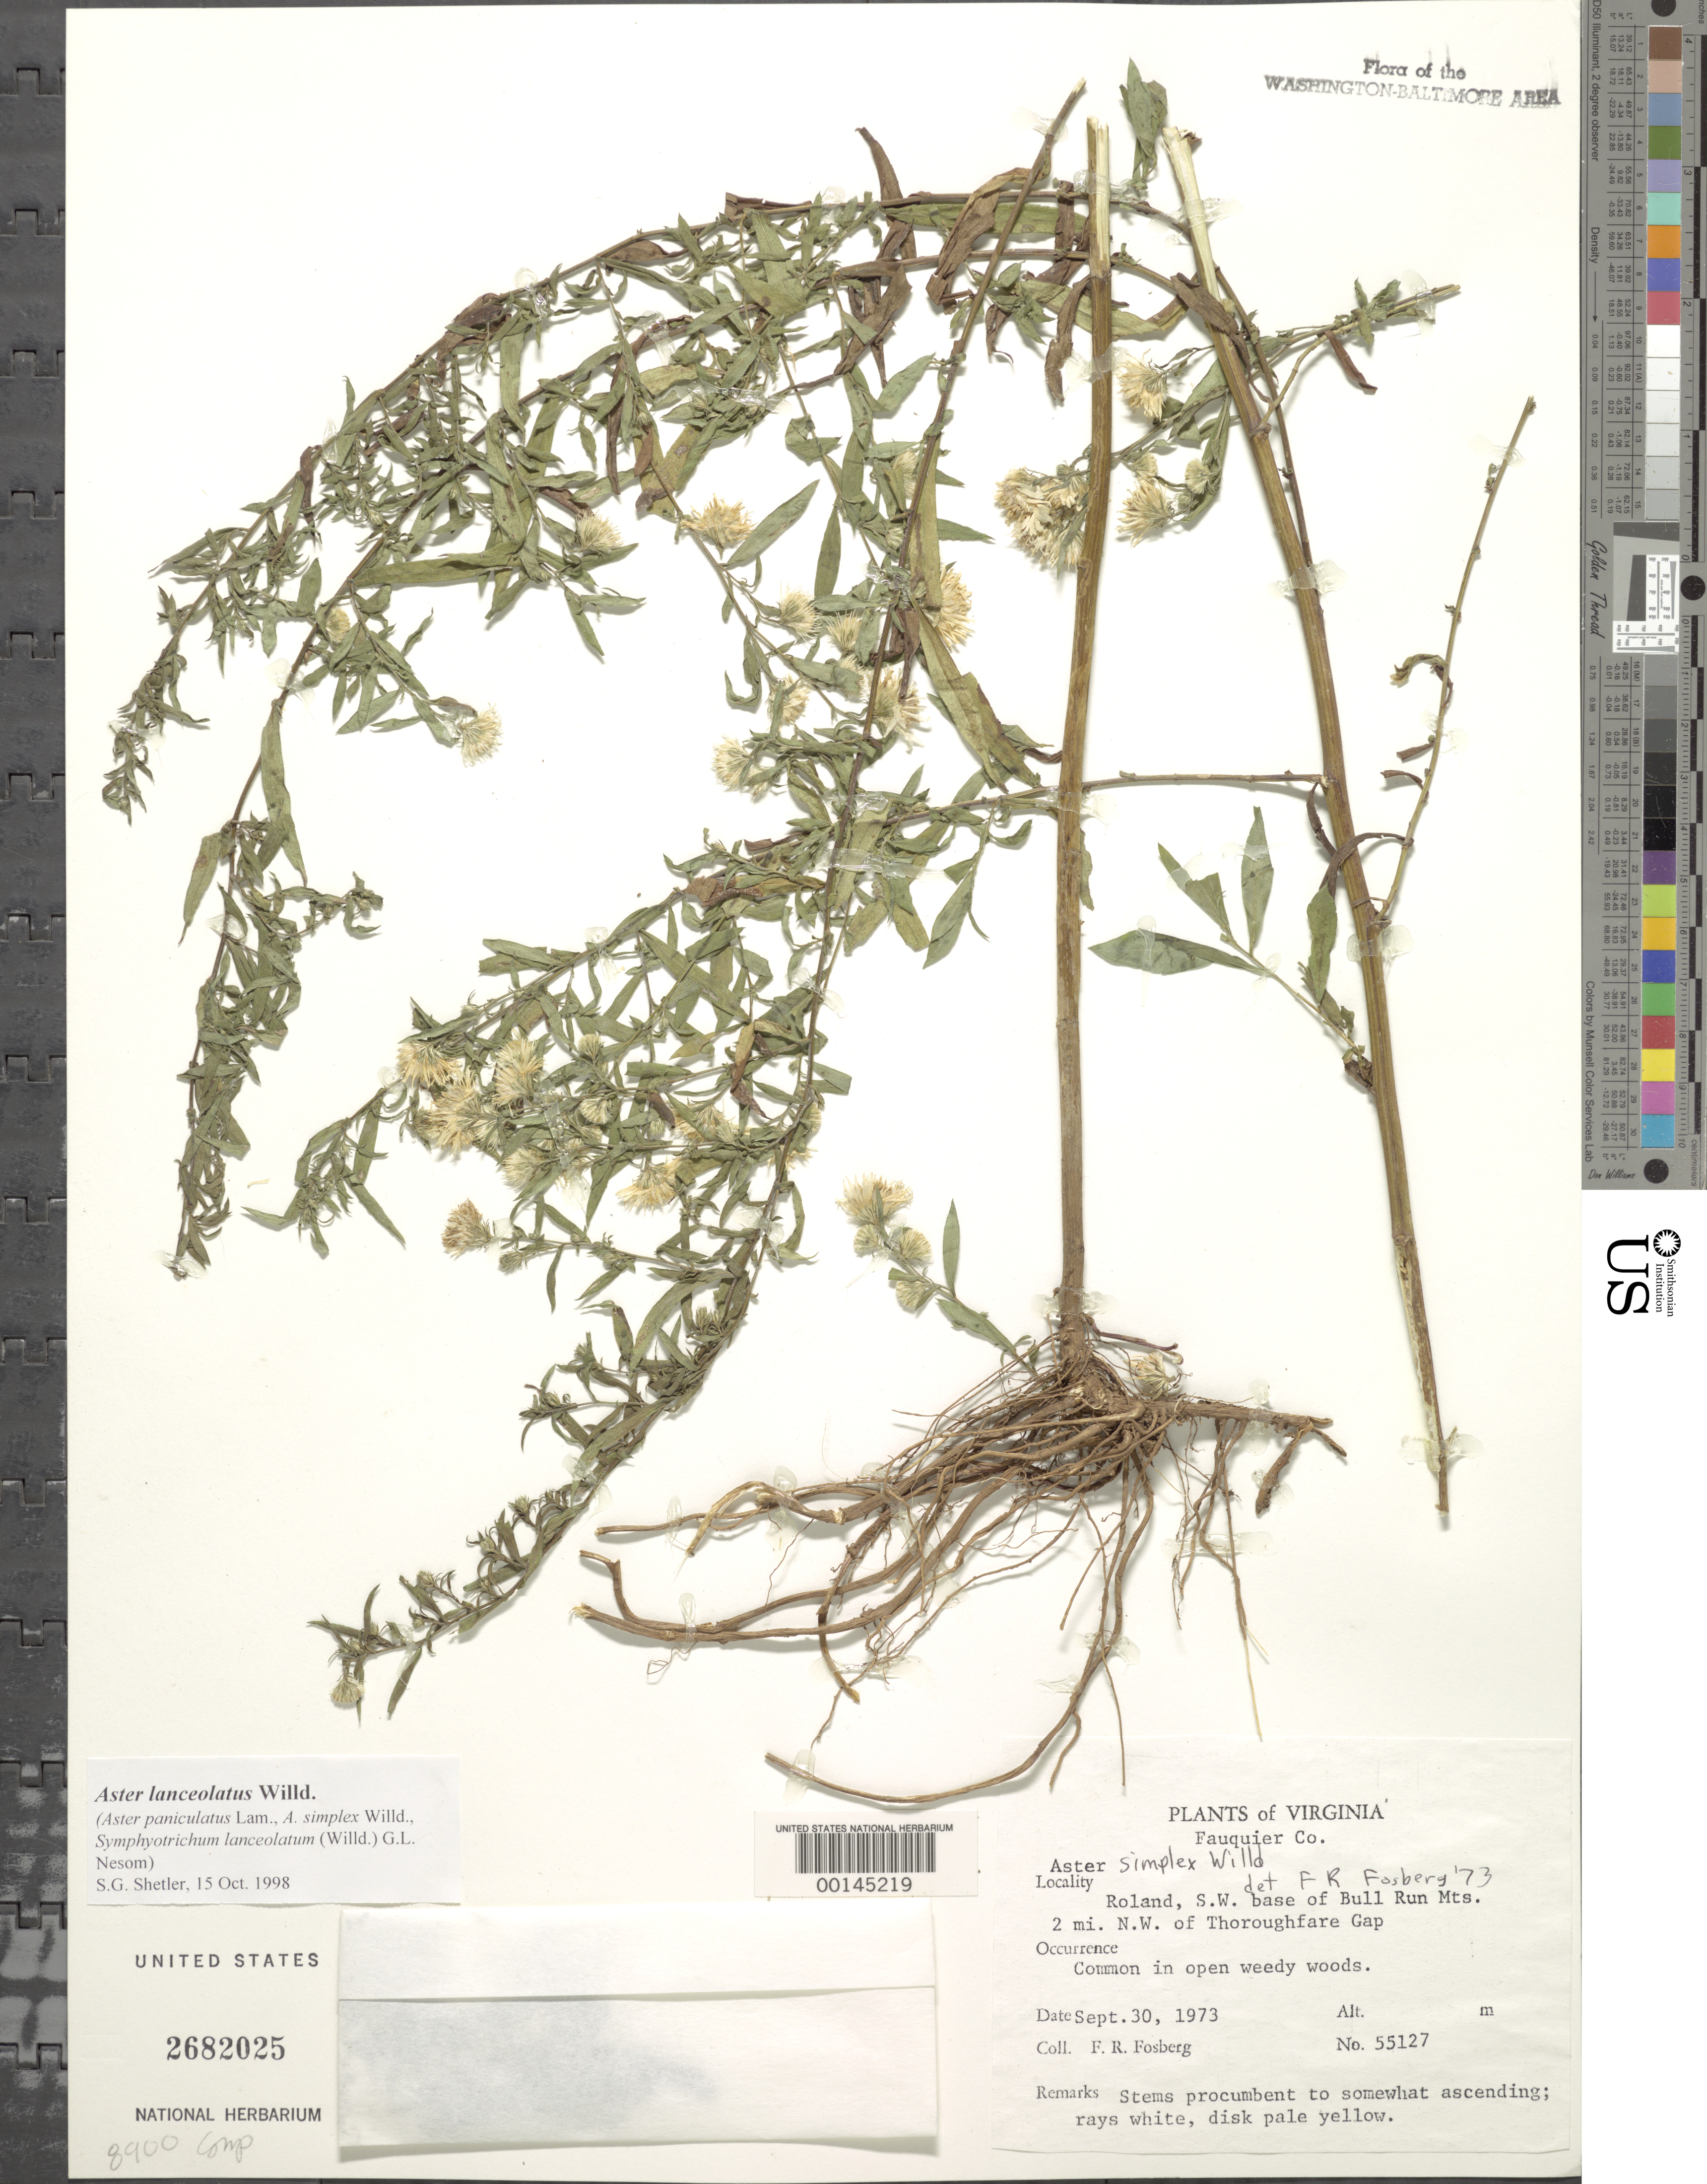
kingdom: Plantae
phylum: Tracheophyta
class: Magnoliopsida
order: Asterales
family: Asteraceae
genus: Symphyotrichum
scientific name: Symphyotrichum lanceolatum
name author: (Willd.) G.L. Nesom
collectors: F. R. Fosberg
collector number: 55127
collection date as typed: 30 Sep 1973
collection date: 1973-09-30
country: United States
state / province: Virginia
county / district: Fauquier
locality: Roland, NW of Thorofare Gap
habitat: Open weedy woods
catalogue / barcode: US 2682025